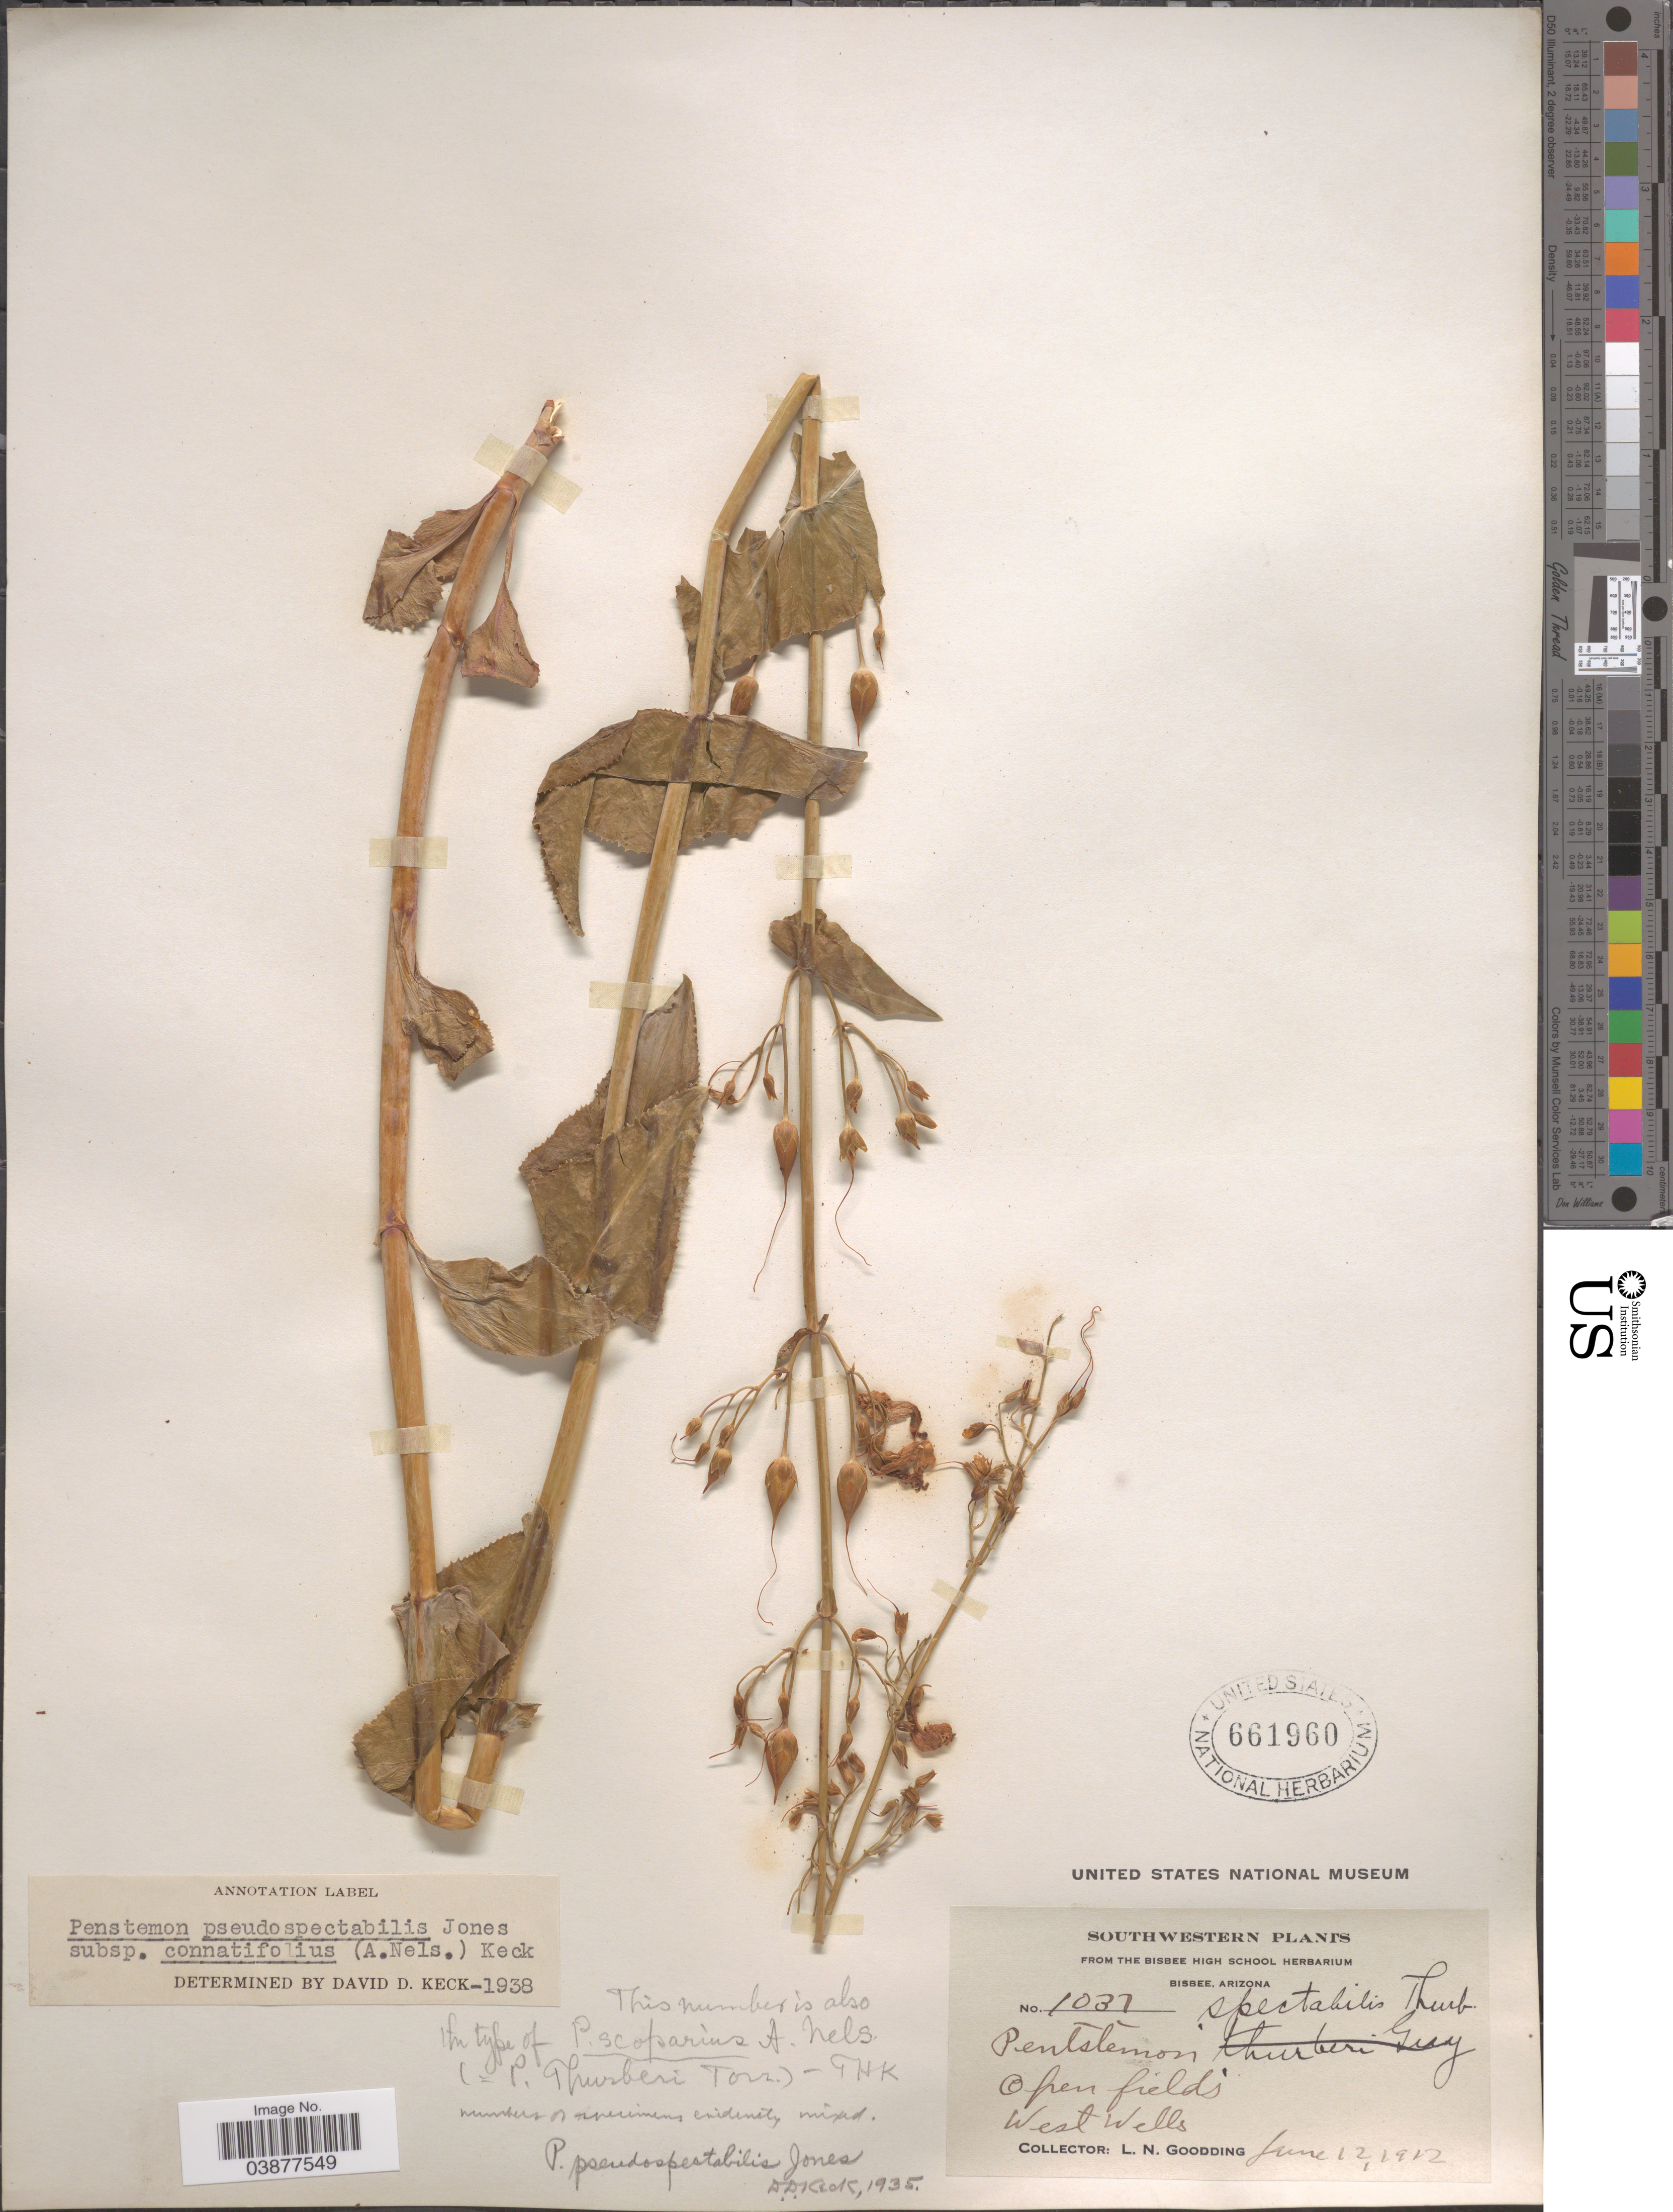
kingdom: Plantae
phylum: Tracheophyta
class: Magnoliopsida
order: Lamiales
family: Plantaginaceae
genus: Penstemon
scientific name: Penstemon pseudospectabilis var. connatifolius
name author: (A. Nelson) D.D. Keck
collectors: L. N. Goodding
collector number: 1037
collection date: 1912-06-12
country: United States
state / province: Arizona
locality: Southwestern. West Wells.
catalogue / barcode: US 661960